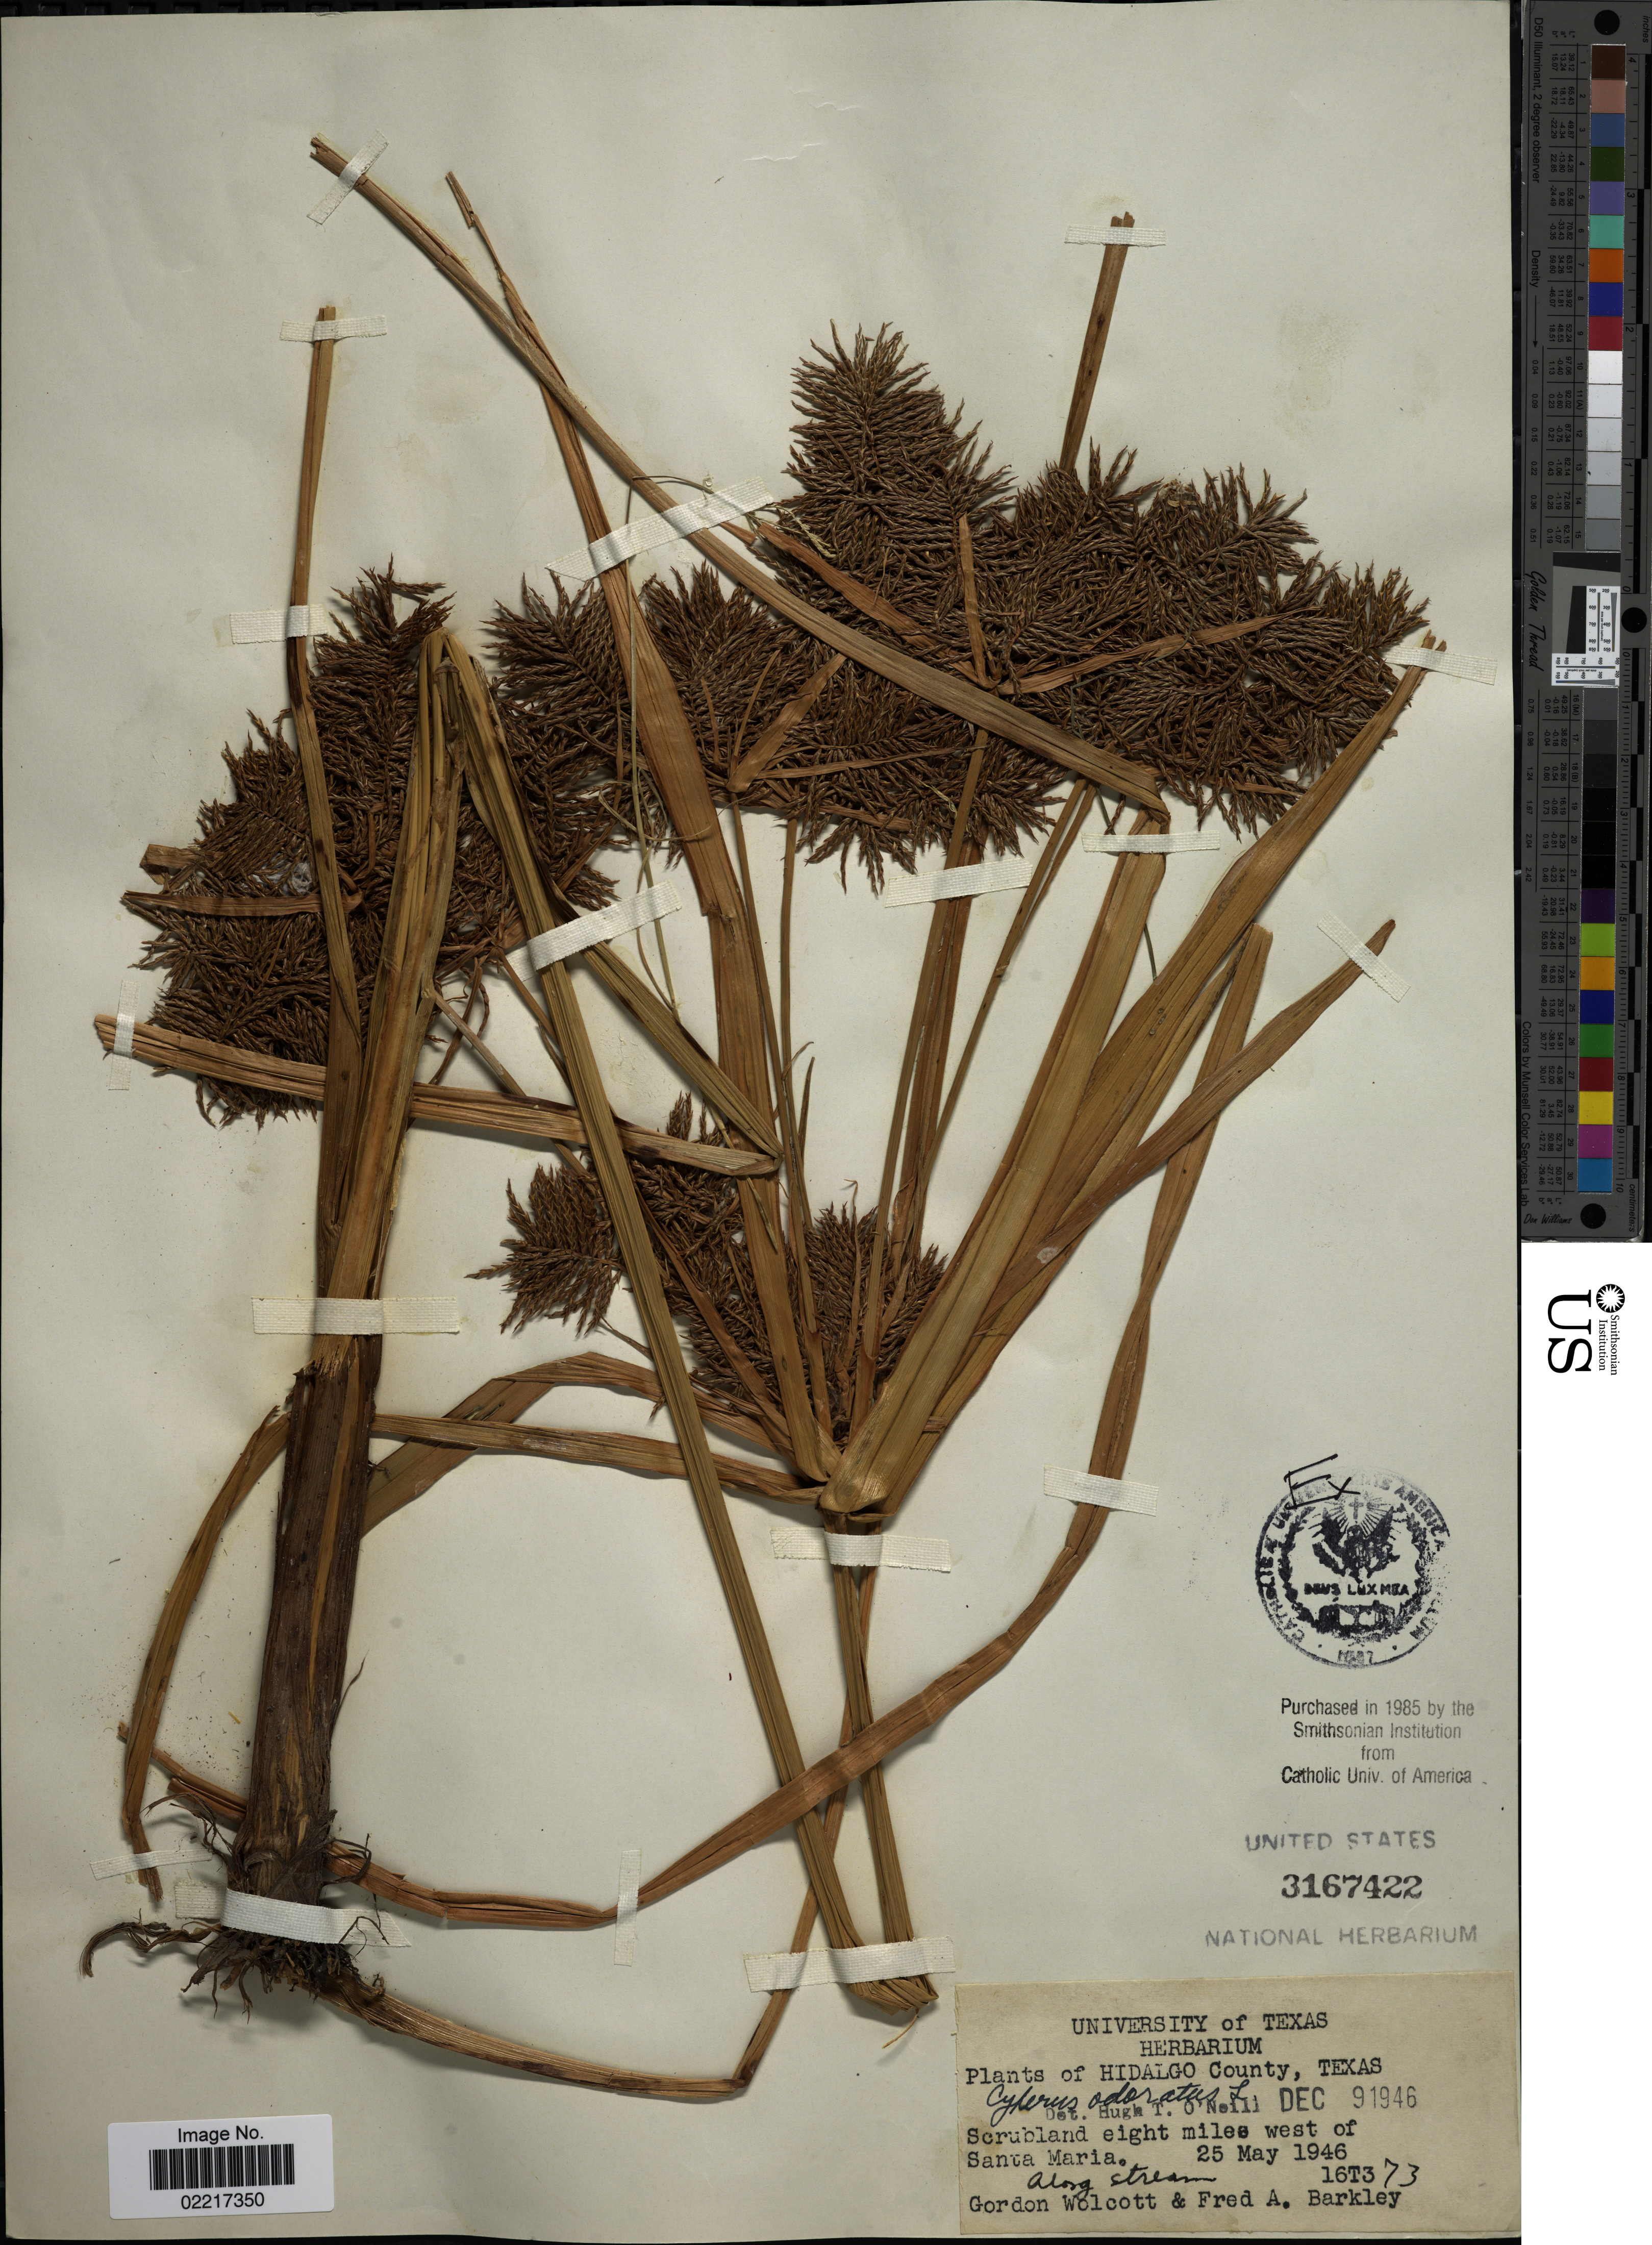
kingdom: Plantae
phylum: Tracheophyta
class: Liliopsida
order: Poales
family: Cyperaceae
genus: Cyperus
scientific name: Cyperus odoratus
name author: L.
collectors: G. Wolcott & F. A. Barkley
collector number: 16T373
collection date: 1946-05-25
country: United States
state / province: Texas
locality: Hidalgo County, Scrubland eight miles west of Santa Maria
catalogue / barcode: US 3167422